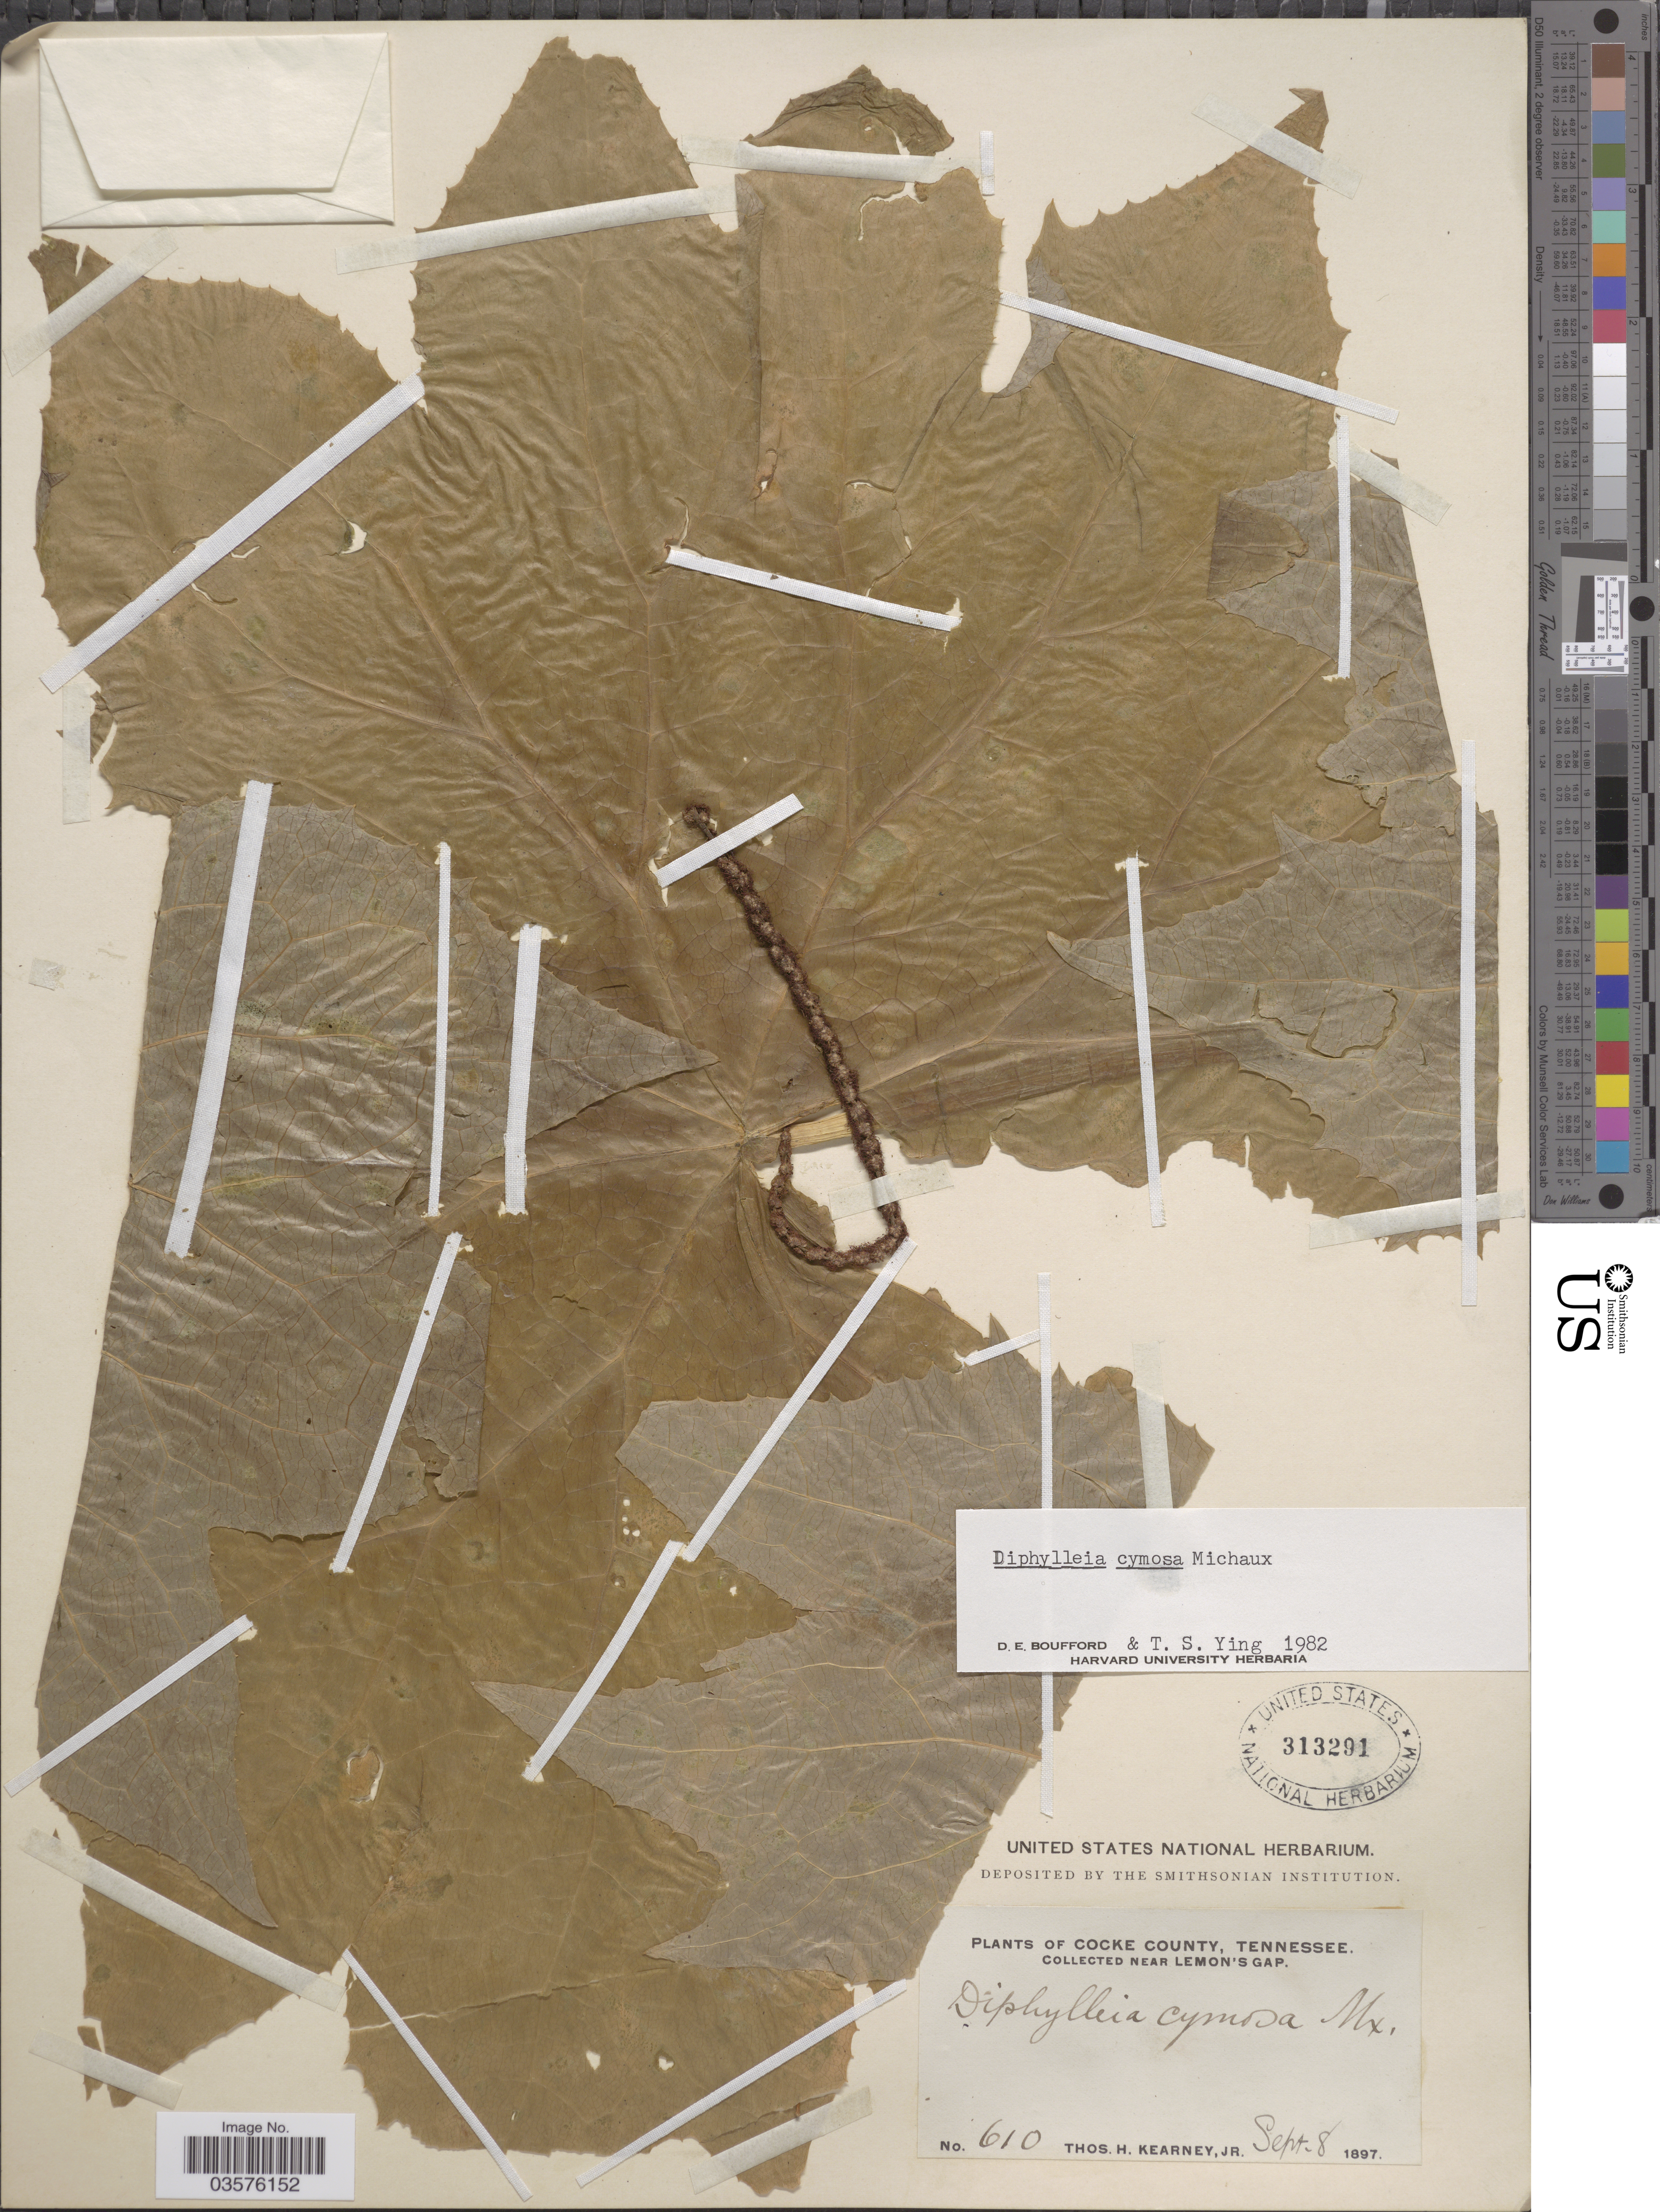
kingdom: Plantae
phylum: Tracheophyta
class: Magnoliopsida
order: Ranunculales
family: Berberidaceae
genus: Diphylleia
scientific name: Diphylleia cymosa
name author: Michx.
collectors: T. H. Kearney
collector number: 610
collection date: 1897-09-08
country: United States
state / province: Tennessee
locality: Cocke County. Near Lemon's Gap.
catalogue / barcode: US 313291